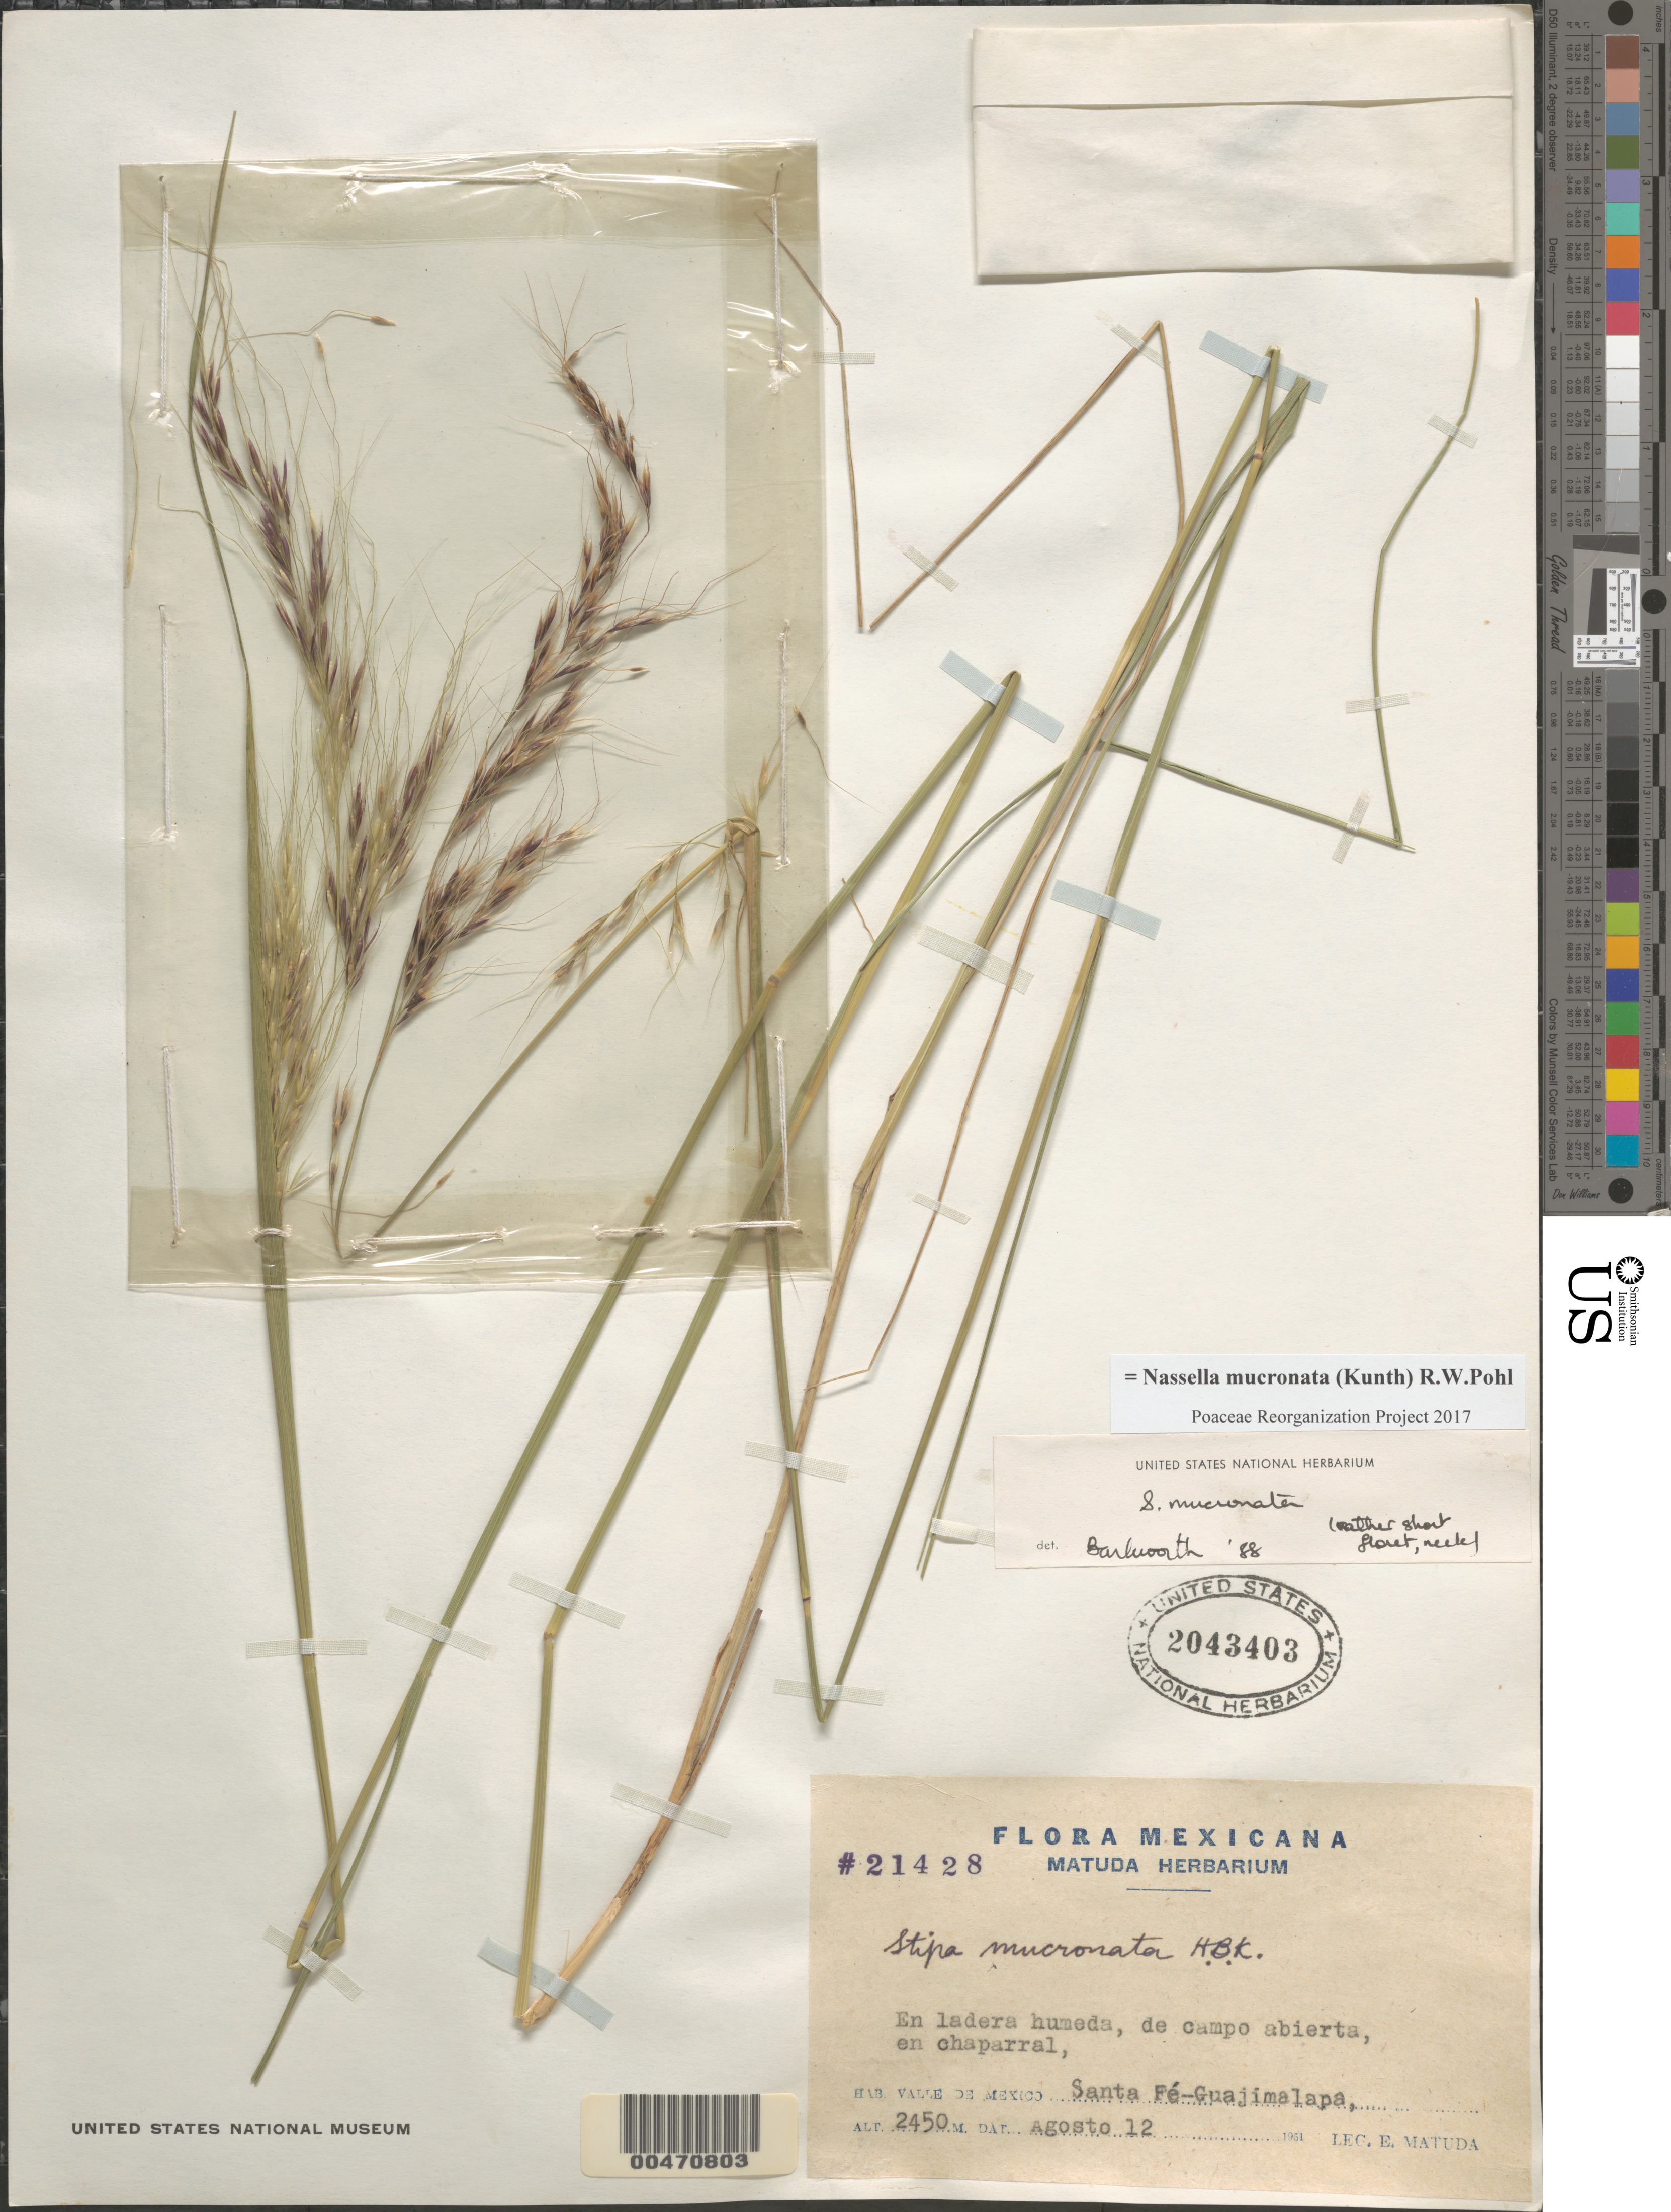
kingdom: Plantae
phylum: Tracheophyta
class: Liliopsida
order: Poales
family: Poaceae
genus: Nassella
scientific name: Nassella mucronata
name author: (Kunth) R.W. Pohl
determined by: Poaceae Reorganization Project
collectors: E. Matuda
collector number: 21428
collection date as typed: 12 Aug 1951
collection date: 1951-08-12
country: Mexico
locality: Valle de Mexico, Santa Fé-Guajimalapa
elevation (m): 2450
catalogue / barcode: US 2043403